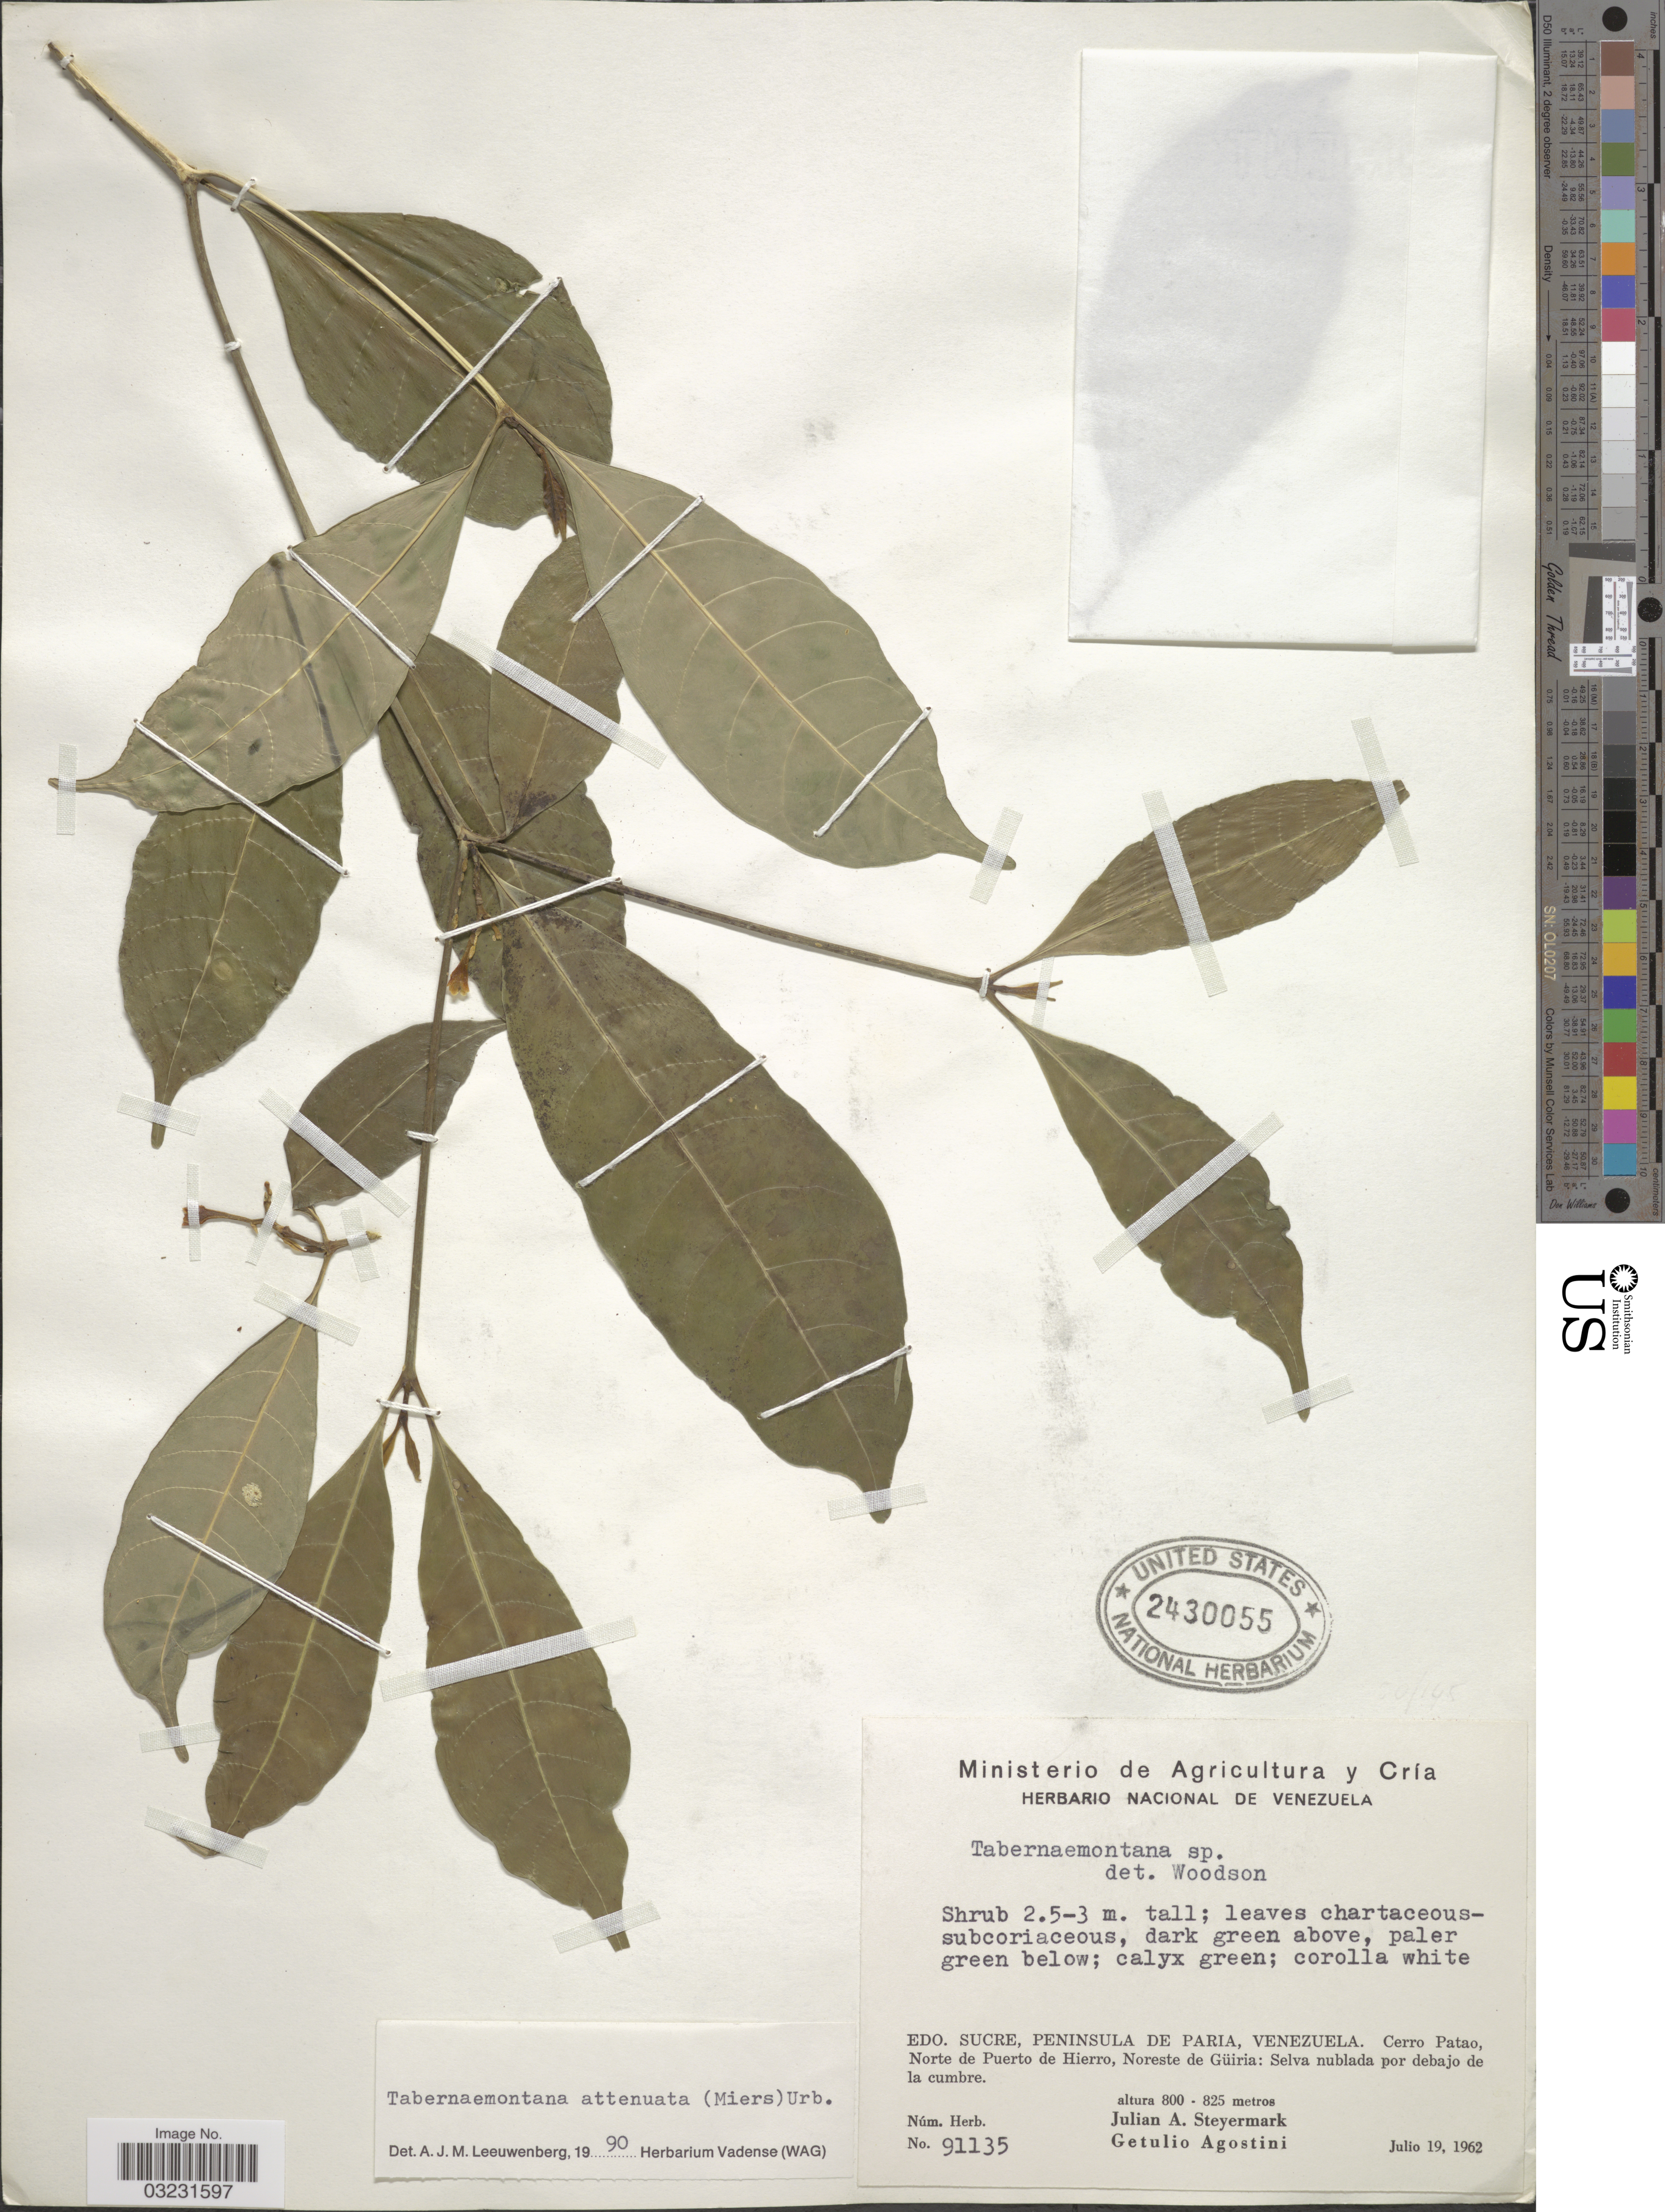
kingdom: Plantae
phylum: Tracheophyta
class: Magnoliopsida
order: Gentianales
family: Apocynaceae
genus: Tabernaemontana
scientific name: Tabernaemontana attenuata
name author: (Miers) Urb.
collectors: J. Steyermark & G. Agostini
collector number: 91135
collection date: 1962-07-19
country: Venezuela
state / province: Sucre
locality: Peninsula de Paria. Cerro Patao, Norte de Puerto de Hierro, Noreste de Güiria.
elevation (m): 800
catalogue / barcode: US 2430055